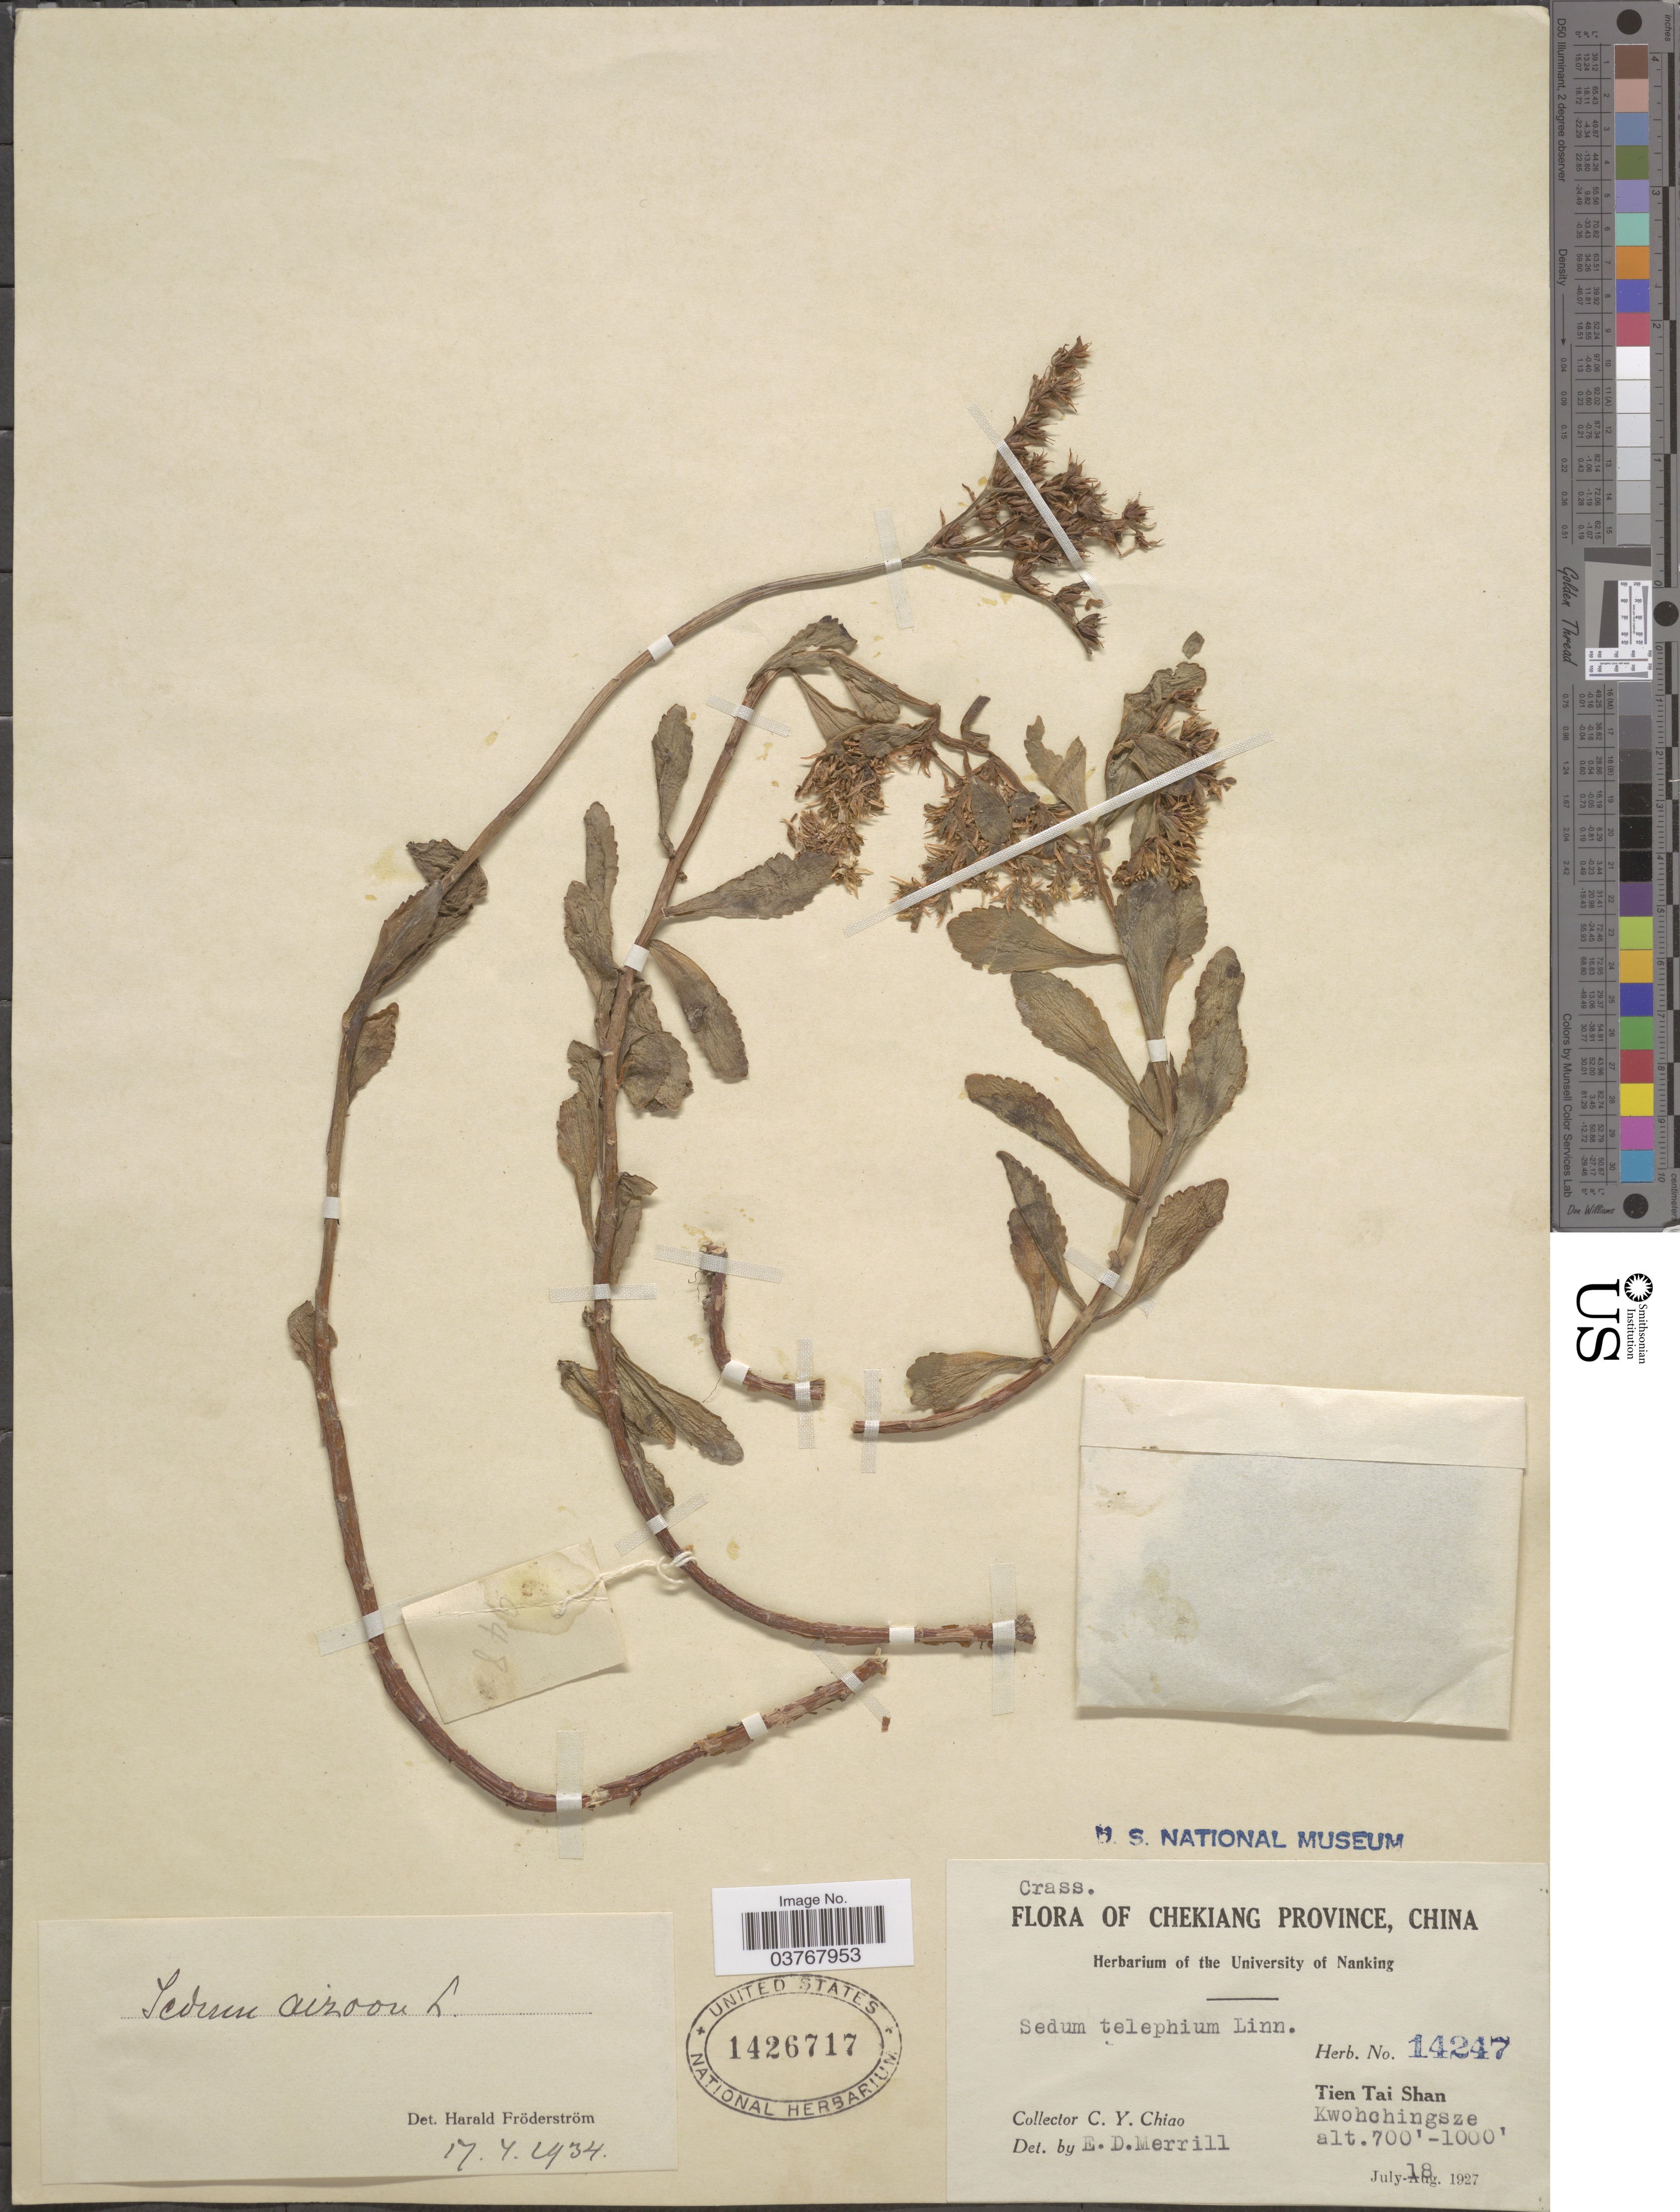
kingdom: Plantae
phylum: Tracheophyta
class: Magnoliopsida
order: Saxifragales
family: Crassulaceae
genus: Phedimus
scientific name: Phedimus aizoon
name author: (L.) 't Hart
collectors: C. Y. Chiao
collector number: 14247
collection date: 1927-07-18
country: China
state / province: Zhejiang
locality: Chekiang Province. Tien Tai Shan. Kwohchingsze.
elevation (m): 213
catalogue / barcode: US 1426717